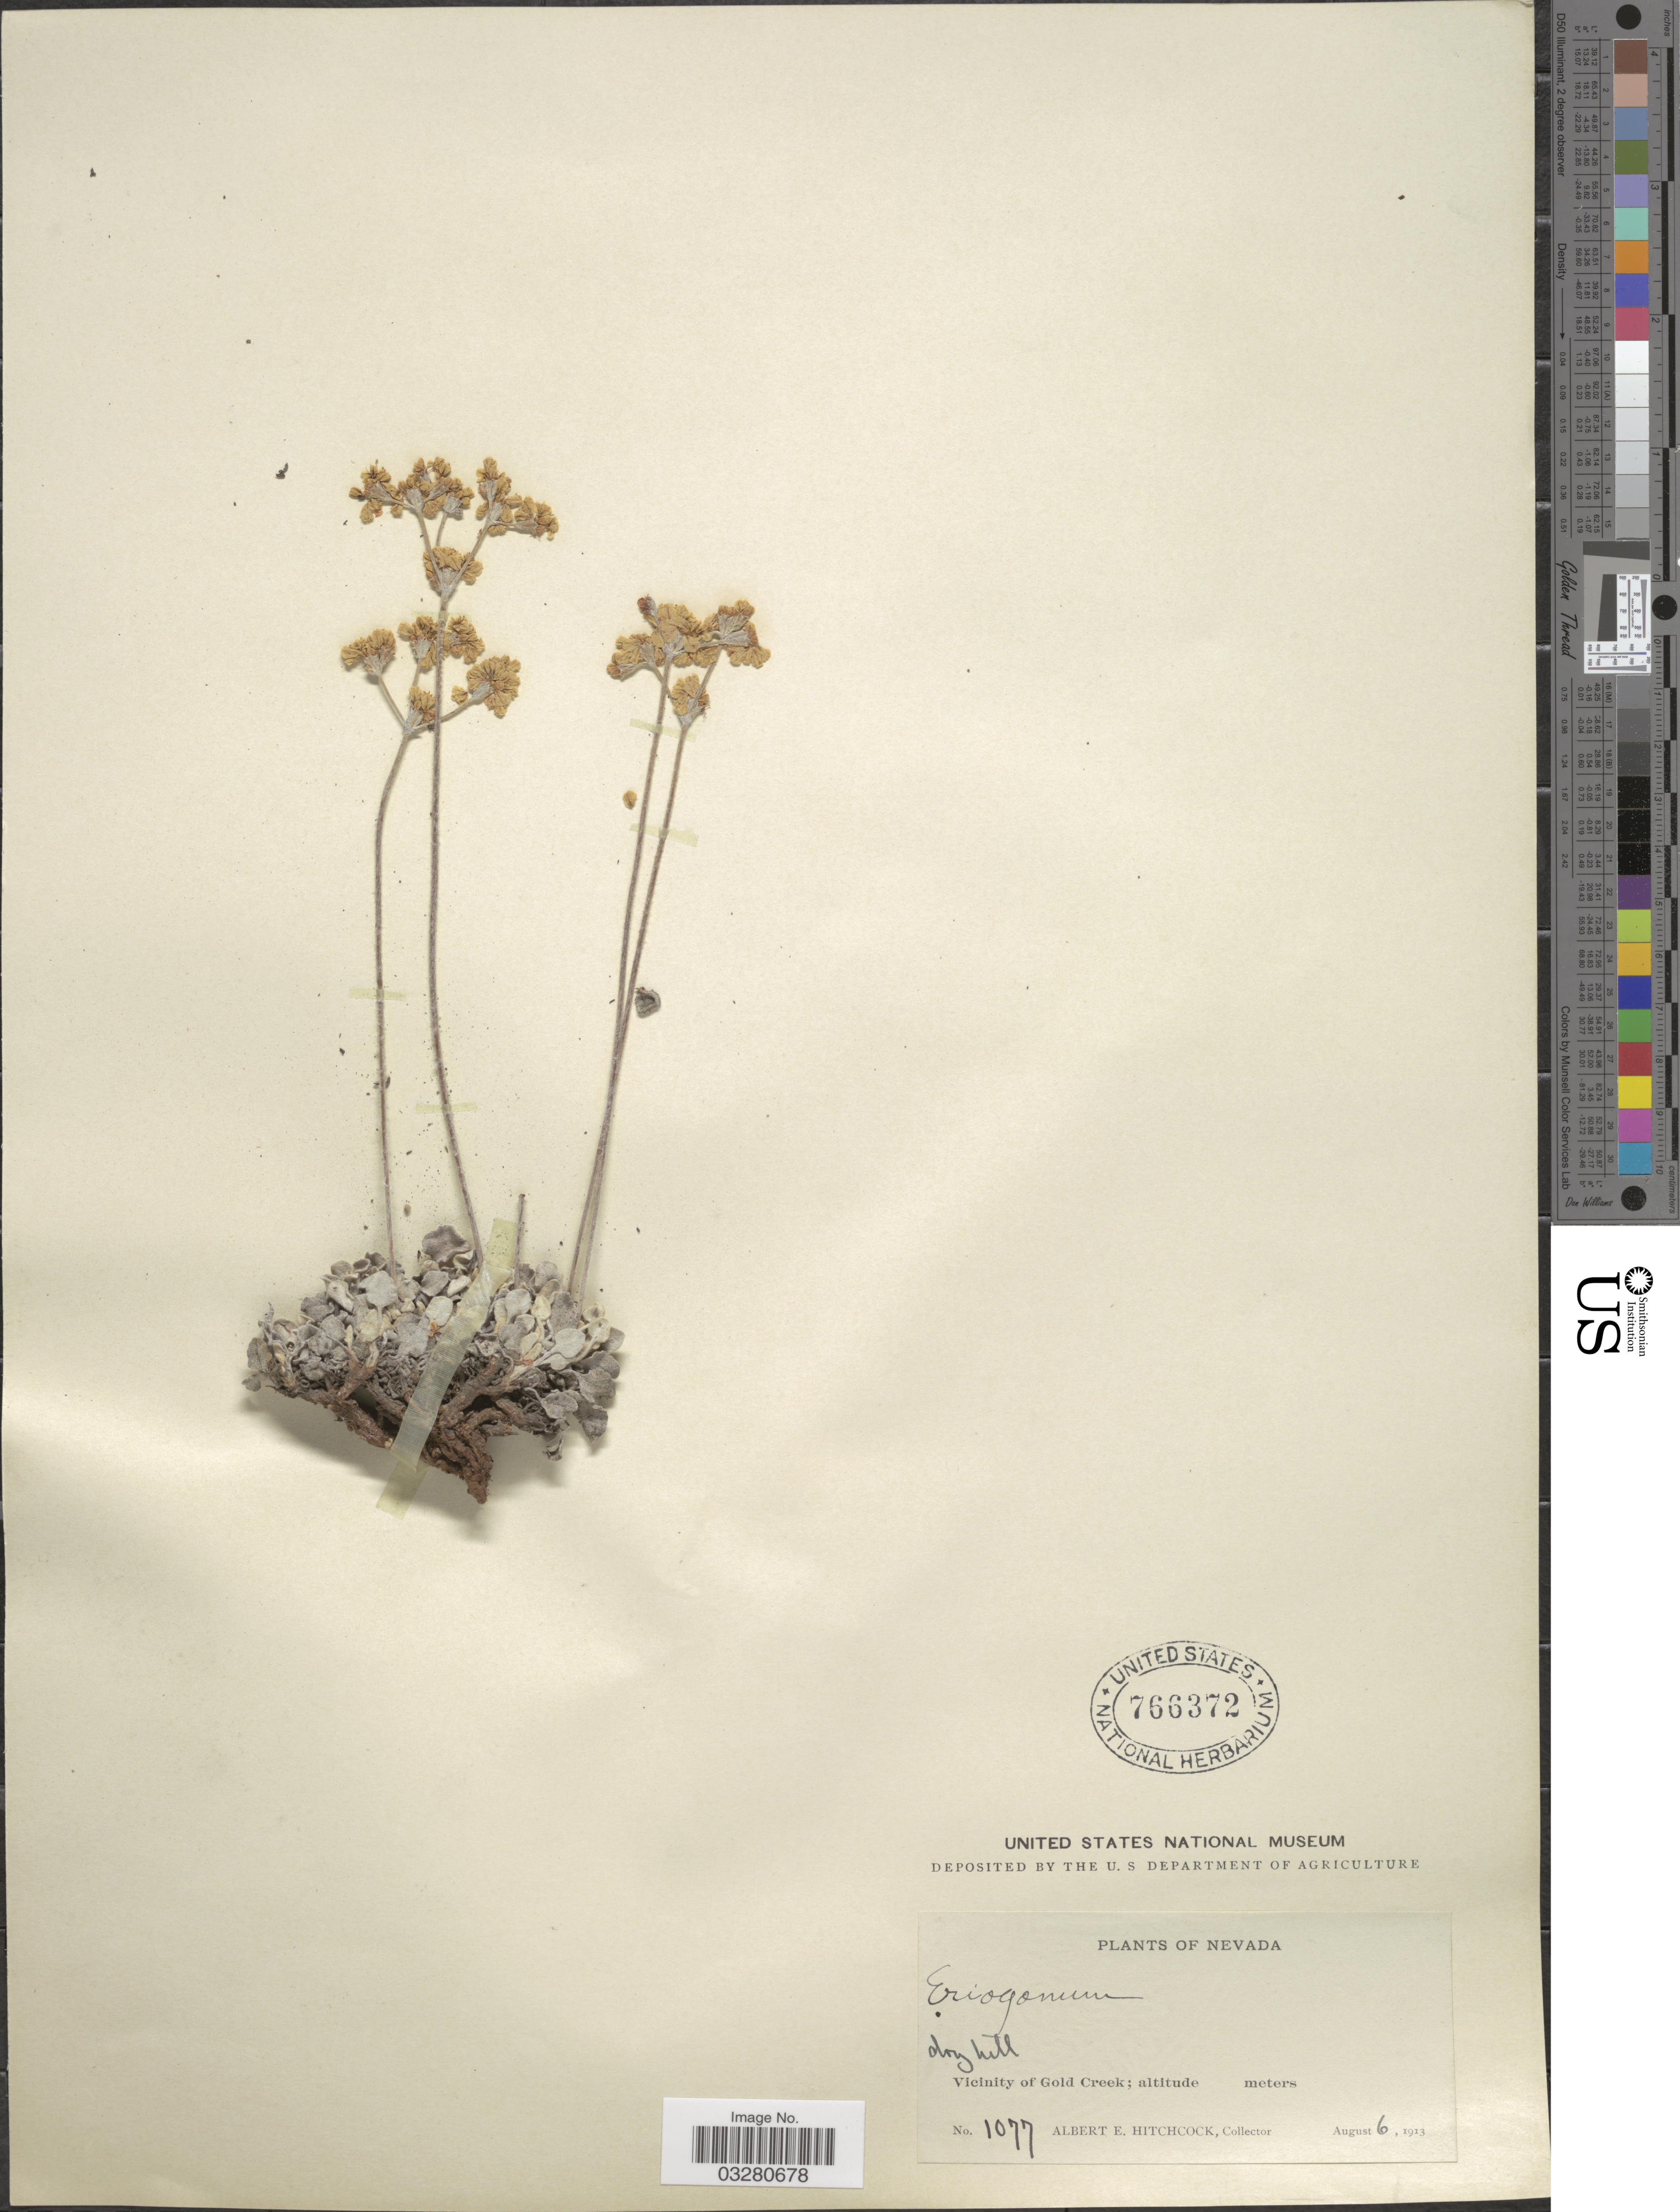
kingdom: Plantae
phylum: Tracheophyta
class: Magnoliopsida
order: Caryophyllales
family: Polygonaceae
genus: Eriogonum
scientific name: Eriogonum proliferum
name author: Torr. & A. Gray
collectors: A. Hitchcock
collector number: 1077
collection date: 1913-08-06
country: United States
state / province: Nevada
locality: Vicinity of Gold Creek.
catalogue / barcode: US 766372